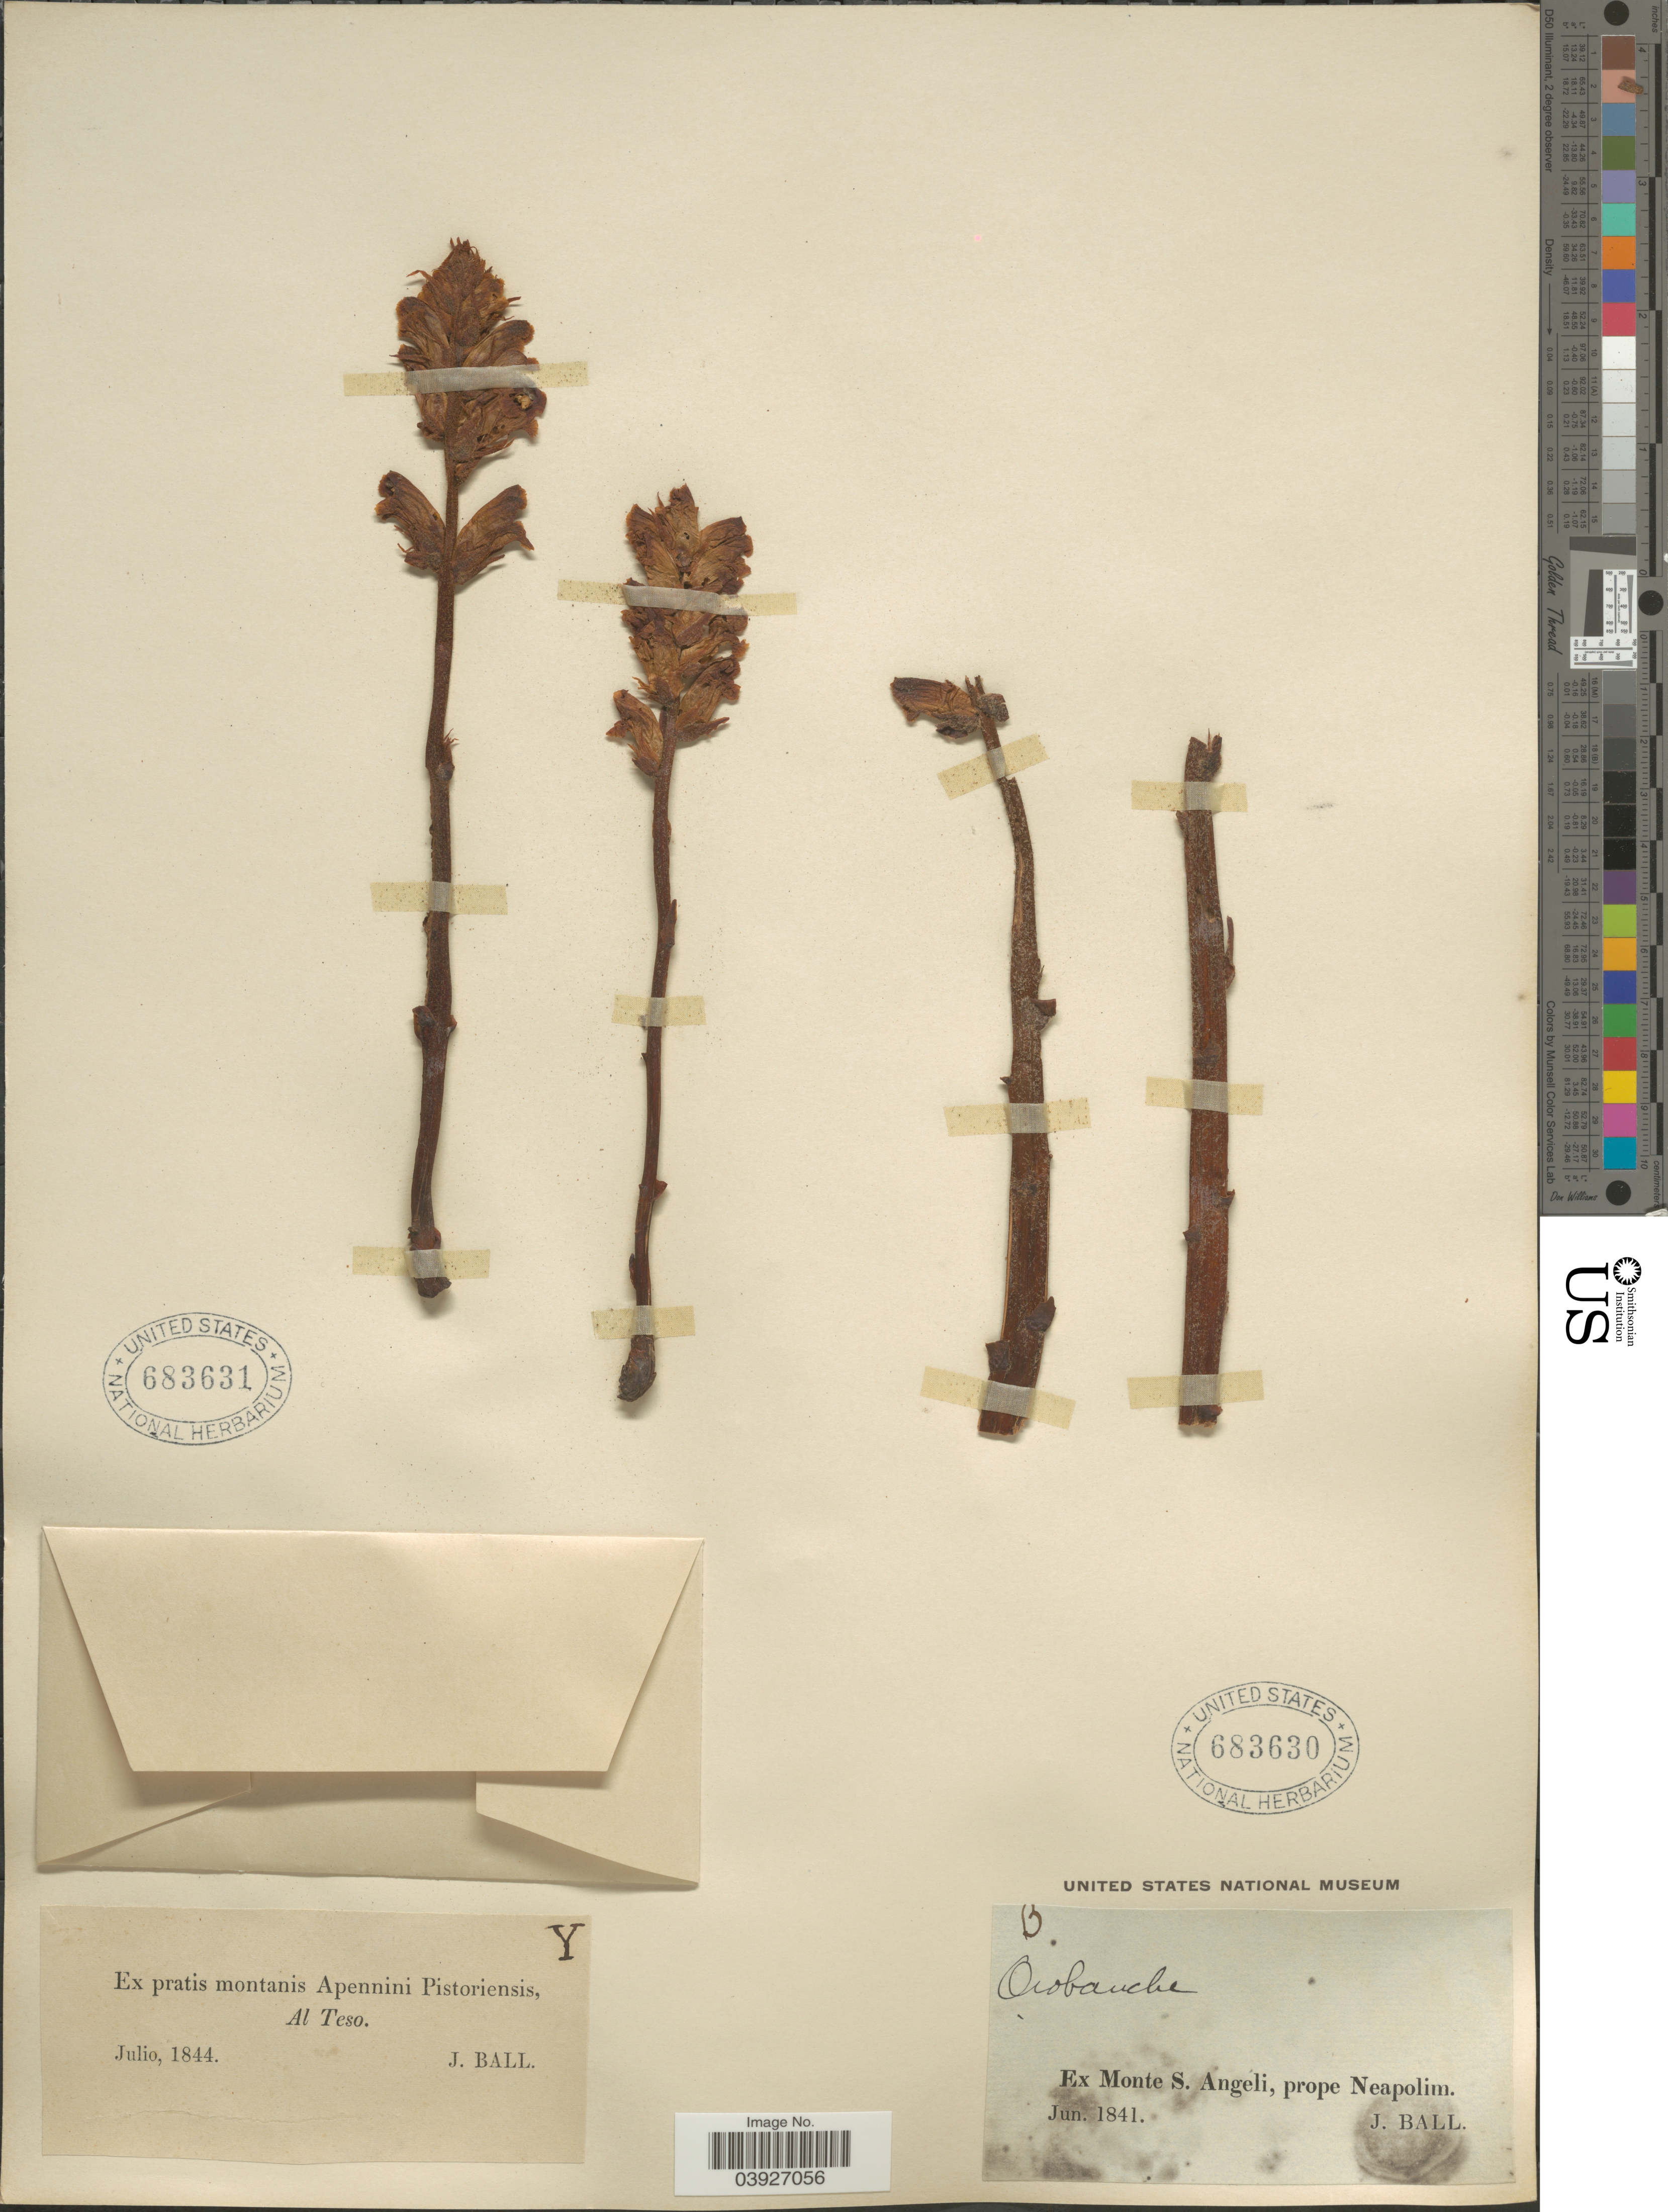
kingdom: Plantae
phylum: Tracheophyta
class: Magnoliopsida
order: Lamiales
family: Orobanchaceae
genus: Orobanche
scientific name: Orobanche sp.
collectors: J. Ball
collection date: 1844-06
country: Italy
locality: Ex pratis montanis Apennini Pistoriensis, Al Teso.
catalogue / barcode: US 683631-2